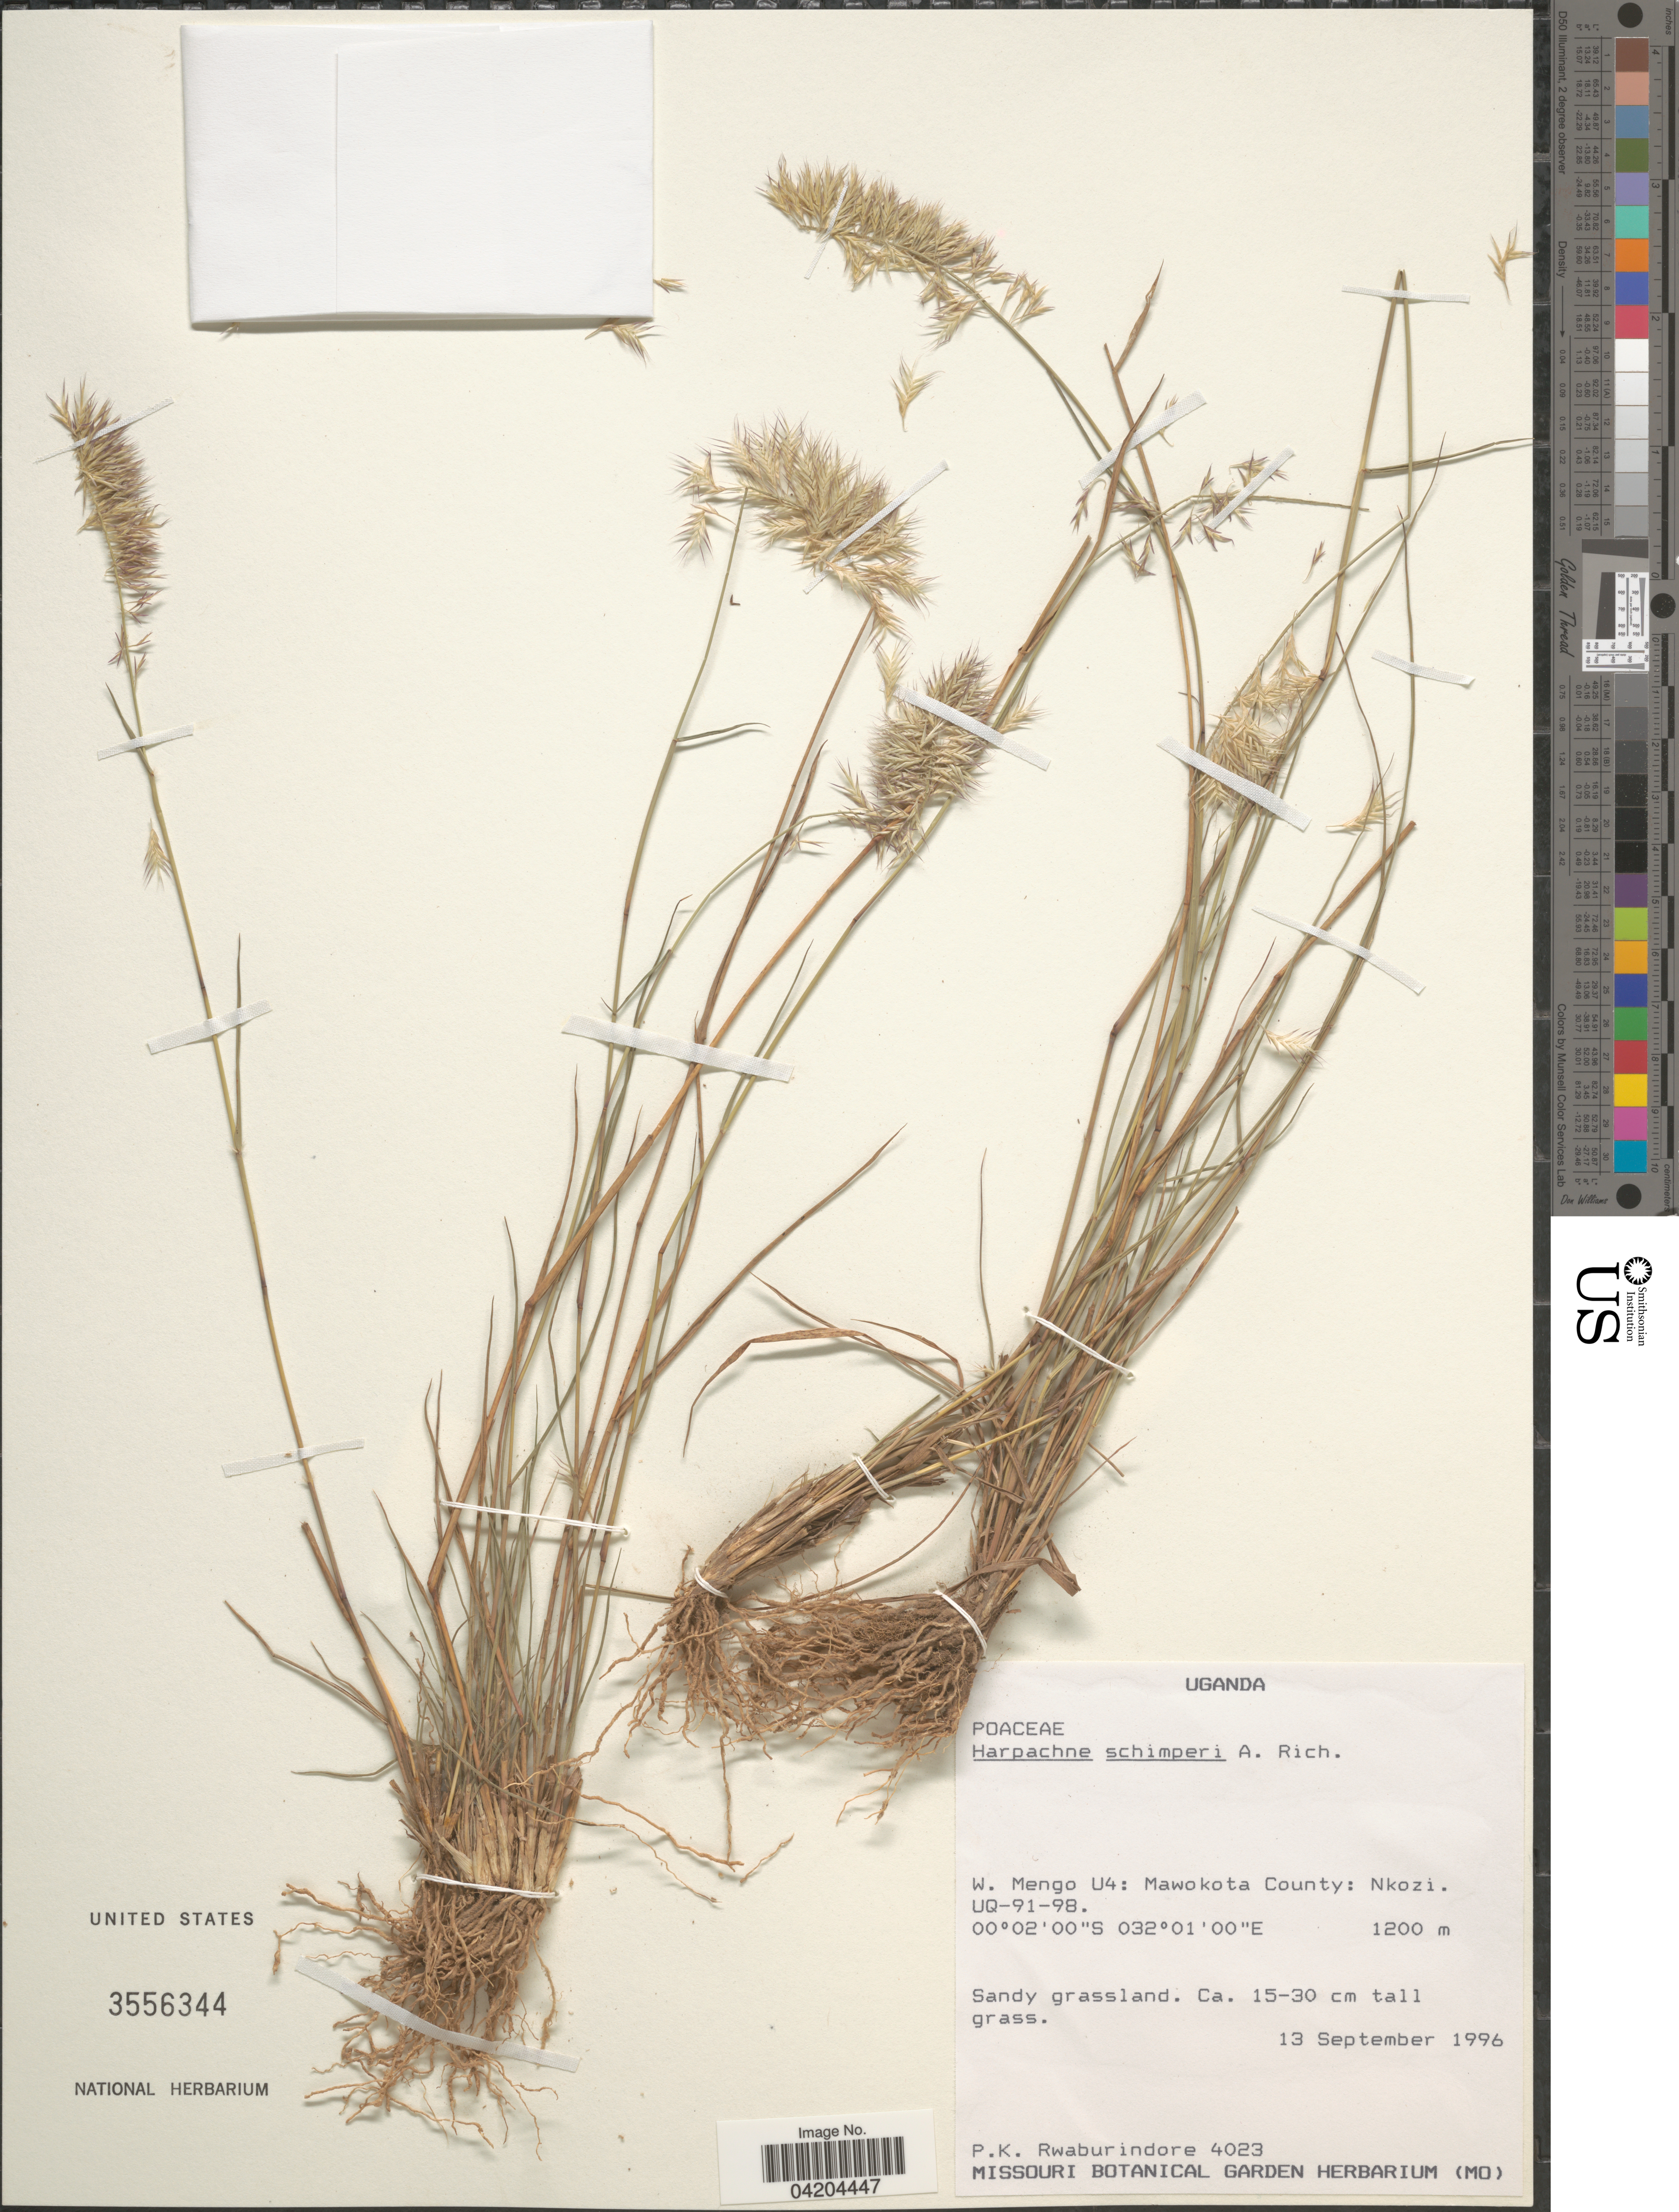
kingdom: Plantae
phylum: Tracheophyta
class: Liliopsida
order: Poales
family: Poaceae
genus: Eragrostis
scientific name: Eragrostis schimperi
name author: (A. Rich.) Benth.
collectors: P. Rwaburindore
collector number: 4023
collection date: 1996-09-13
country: Uganda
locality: W. Mengo U4: Mawokota County: Nkozi.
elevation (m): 1200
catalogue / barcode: US 3556344